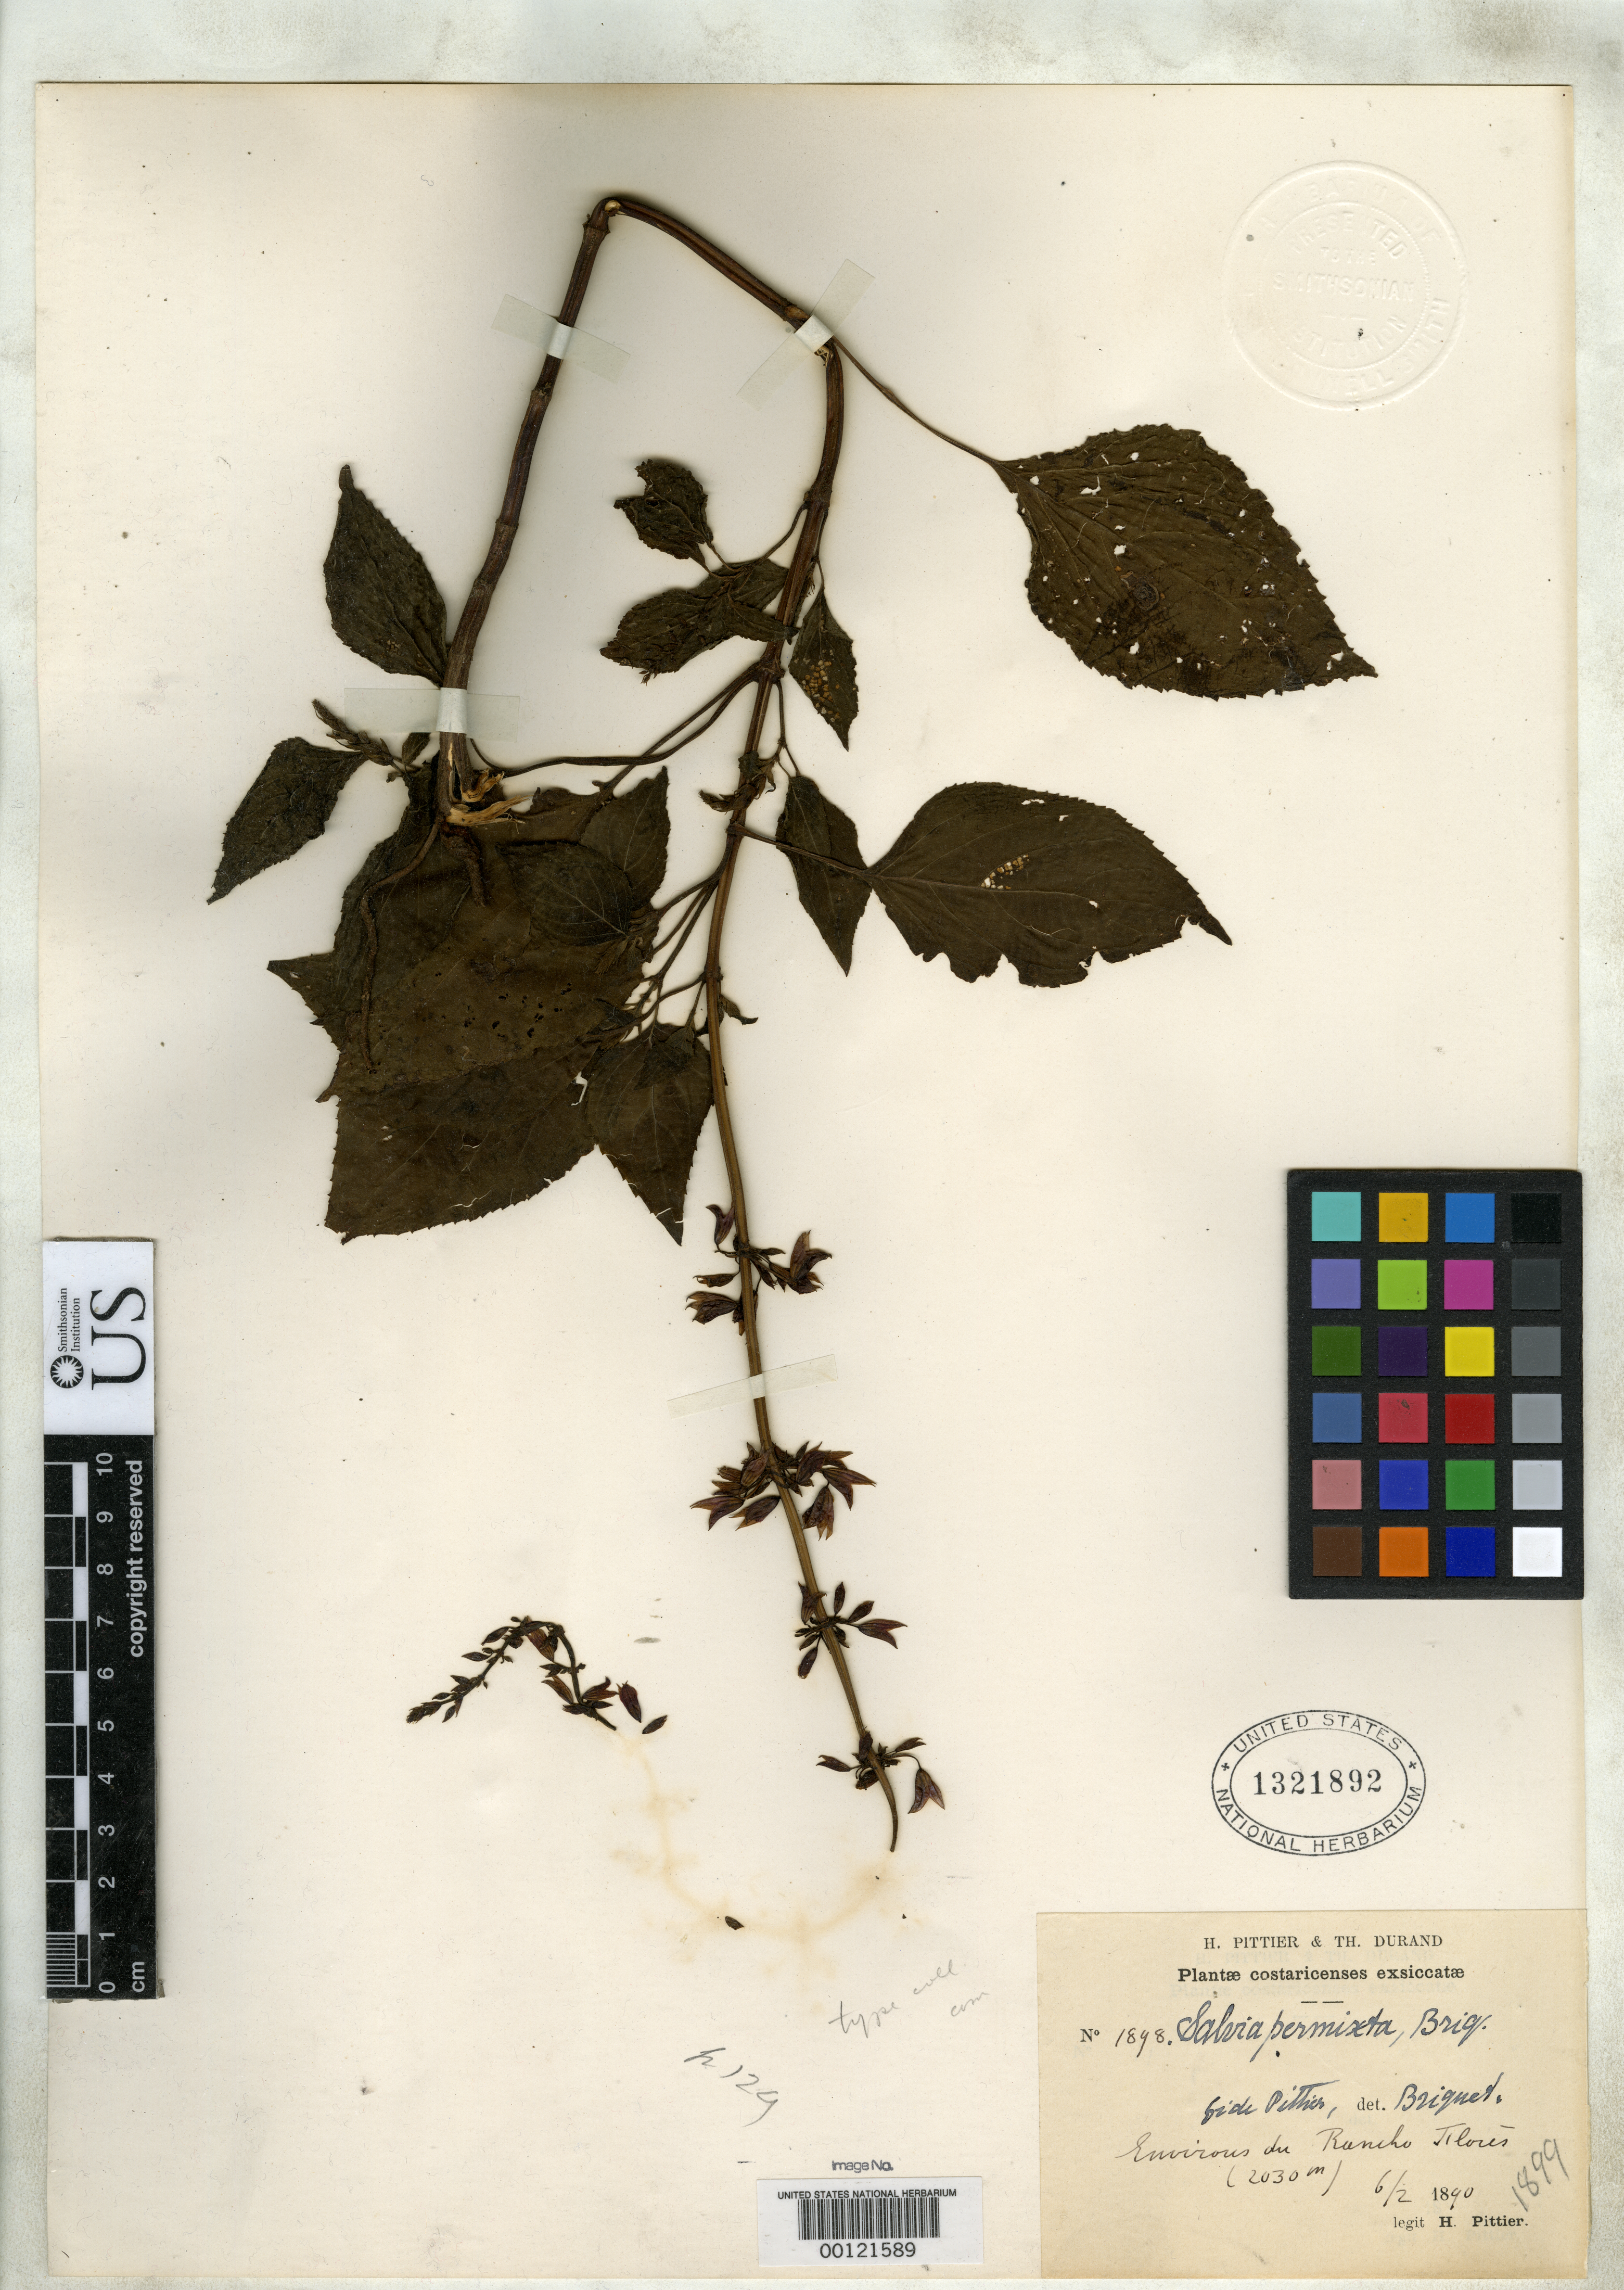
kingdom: Plantae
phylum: Tracheophyta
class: Magnoliopsida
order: Lamiales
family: Lamiaceae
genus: Salvia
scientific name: Salvia permixta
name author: Briq.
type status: Isosyntype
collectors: H. F. Pittier & T. Durand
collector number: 1898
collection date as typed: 02 Jun 1890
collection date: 1890-06-02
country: Costa Rica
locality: Rancho Flores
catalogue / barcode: US 1321892